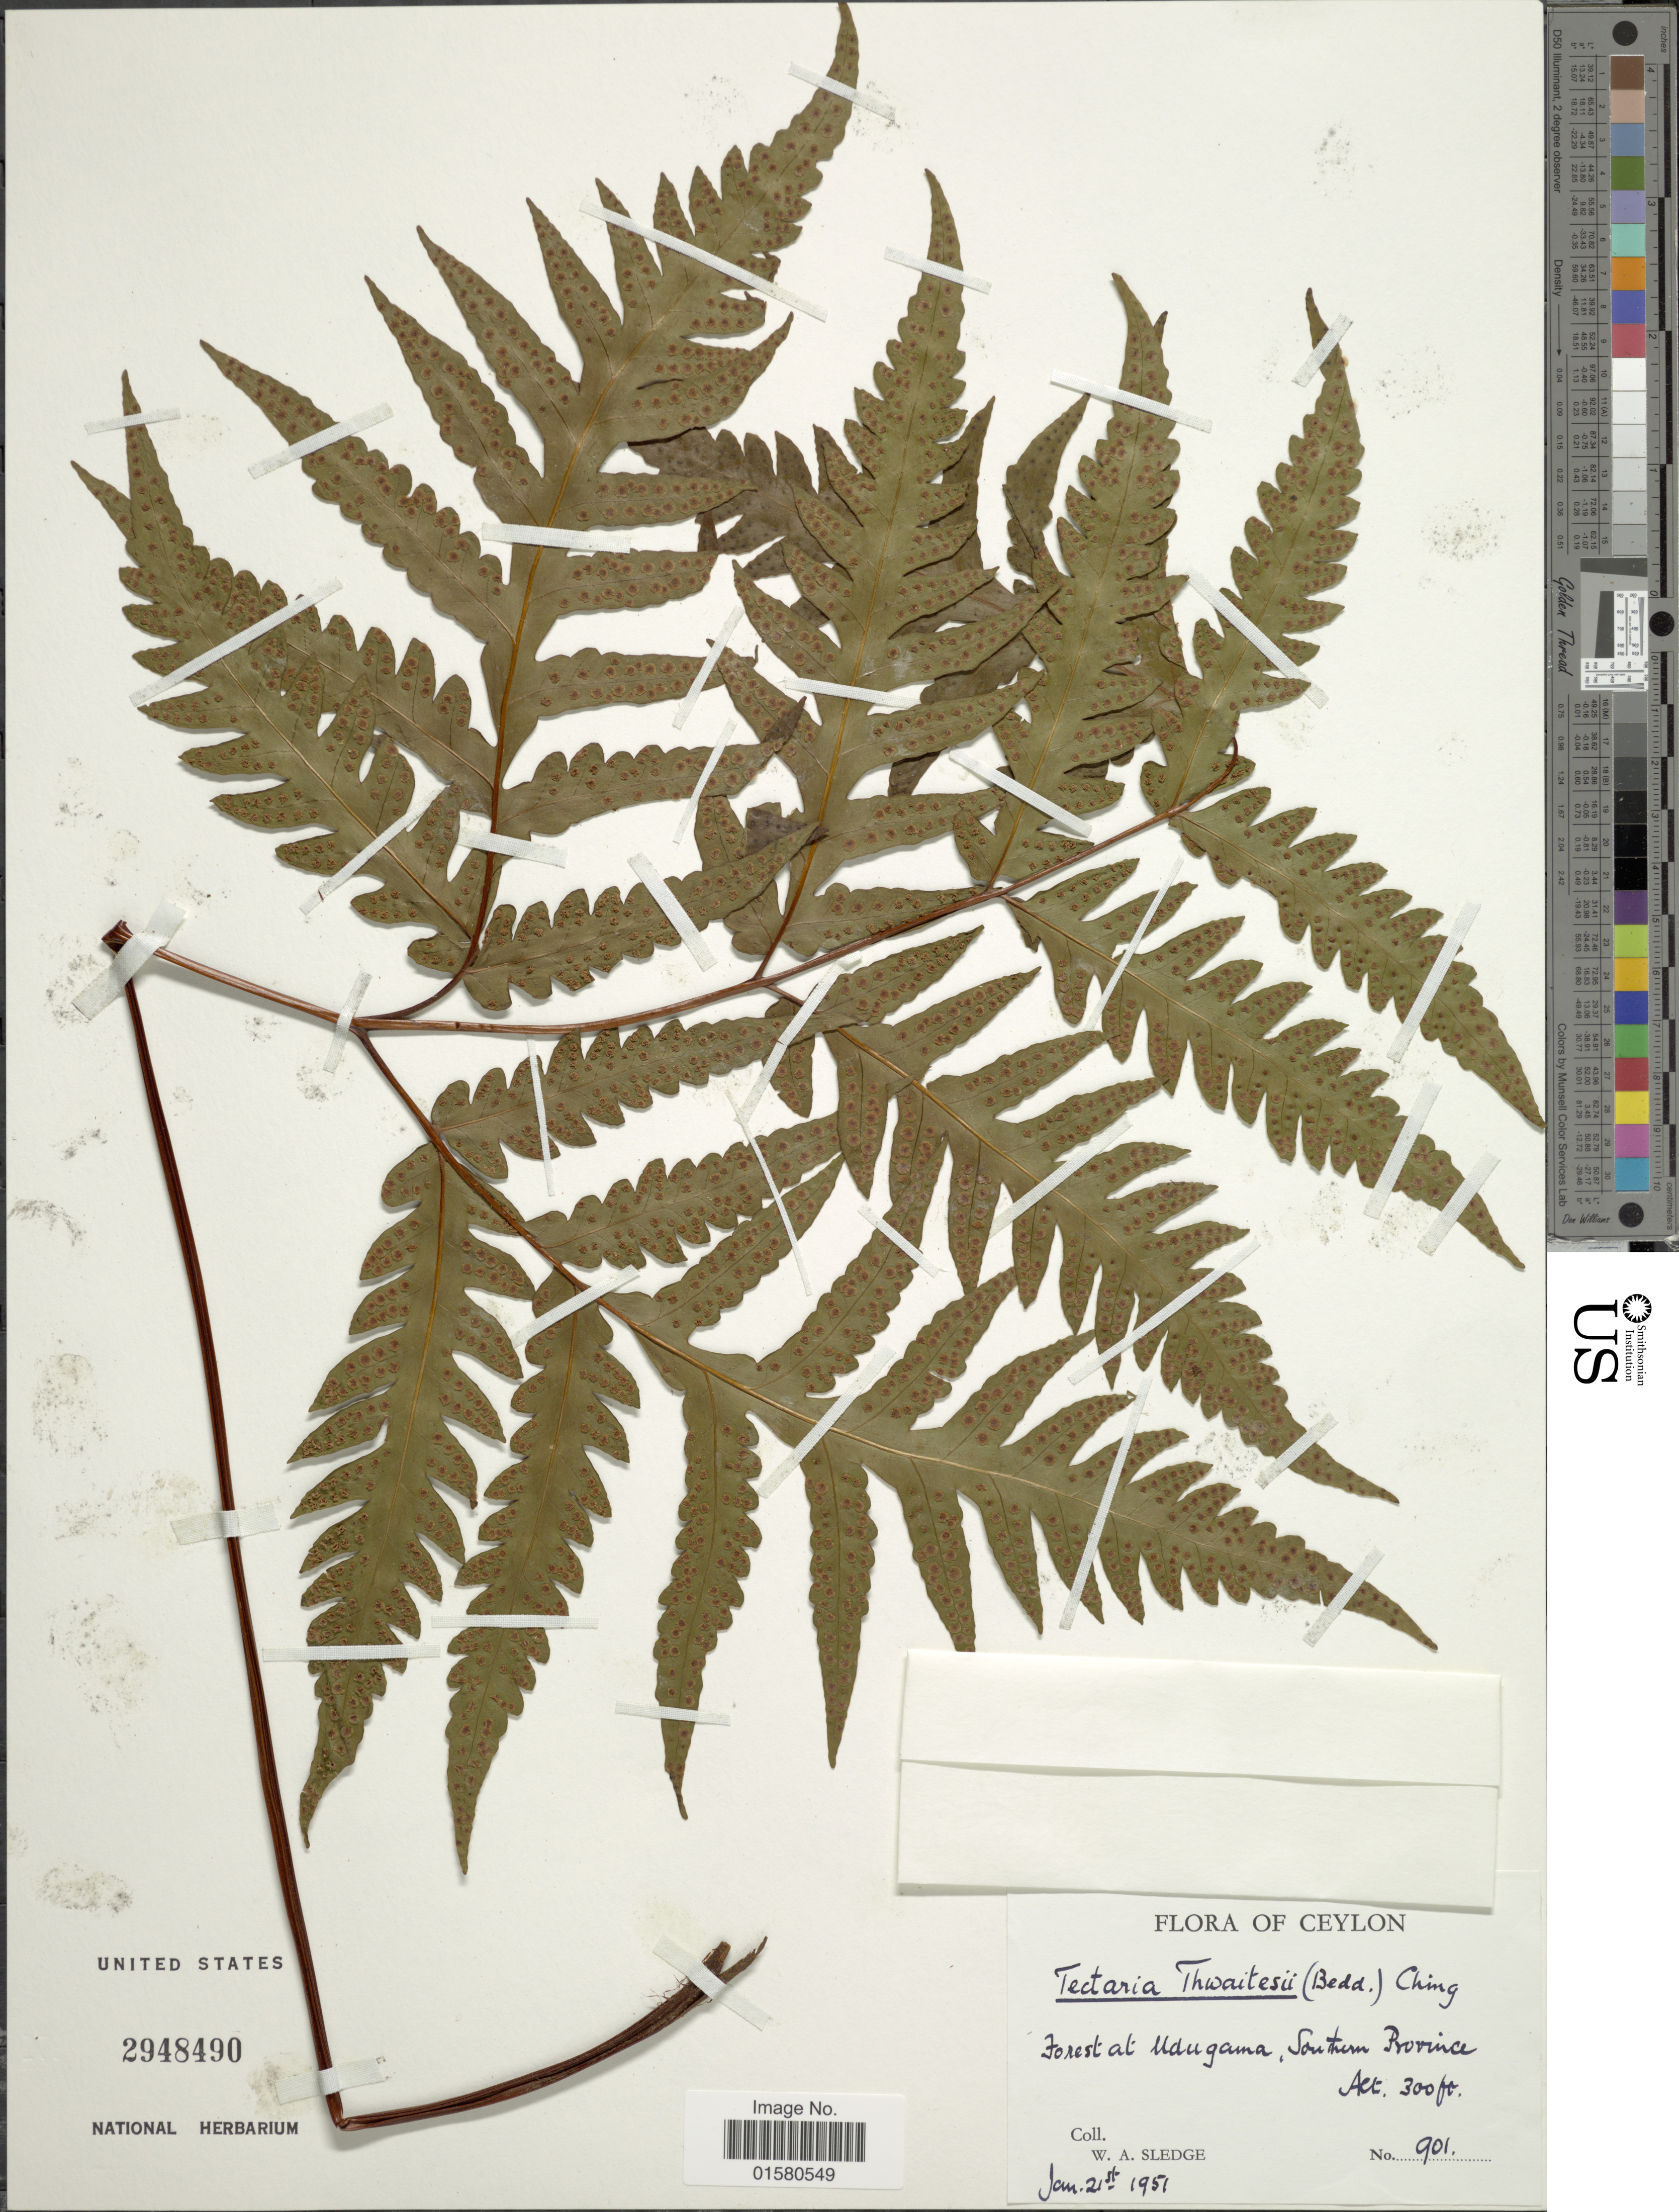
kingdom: Plantae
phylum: Tracheophyta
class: Polypodiopsida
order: Polypodiales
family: Tectariaceae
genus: Tectaria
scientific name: Tectaria thwaitesii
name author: (Bedd.) Ching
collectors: W. A. Sledge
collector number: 901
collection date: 1951-01-21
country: Sri Lanka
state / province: Southern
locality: Ceylon, Forest Udugama, Southern Province.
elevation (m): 91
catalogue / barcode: US 2948490